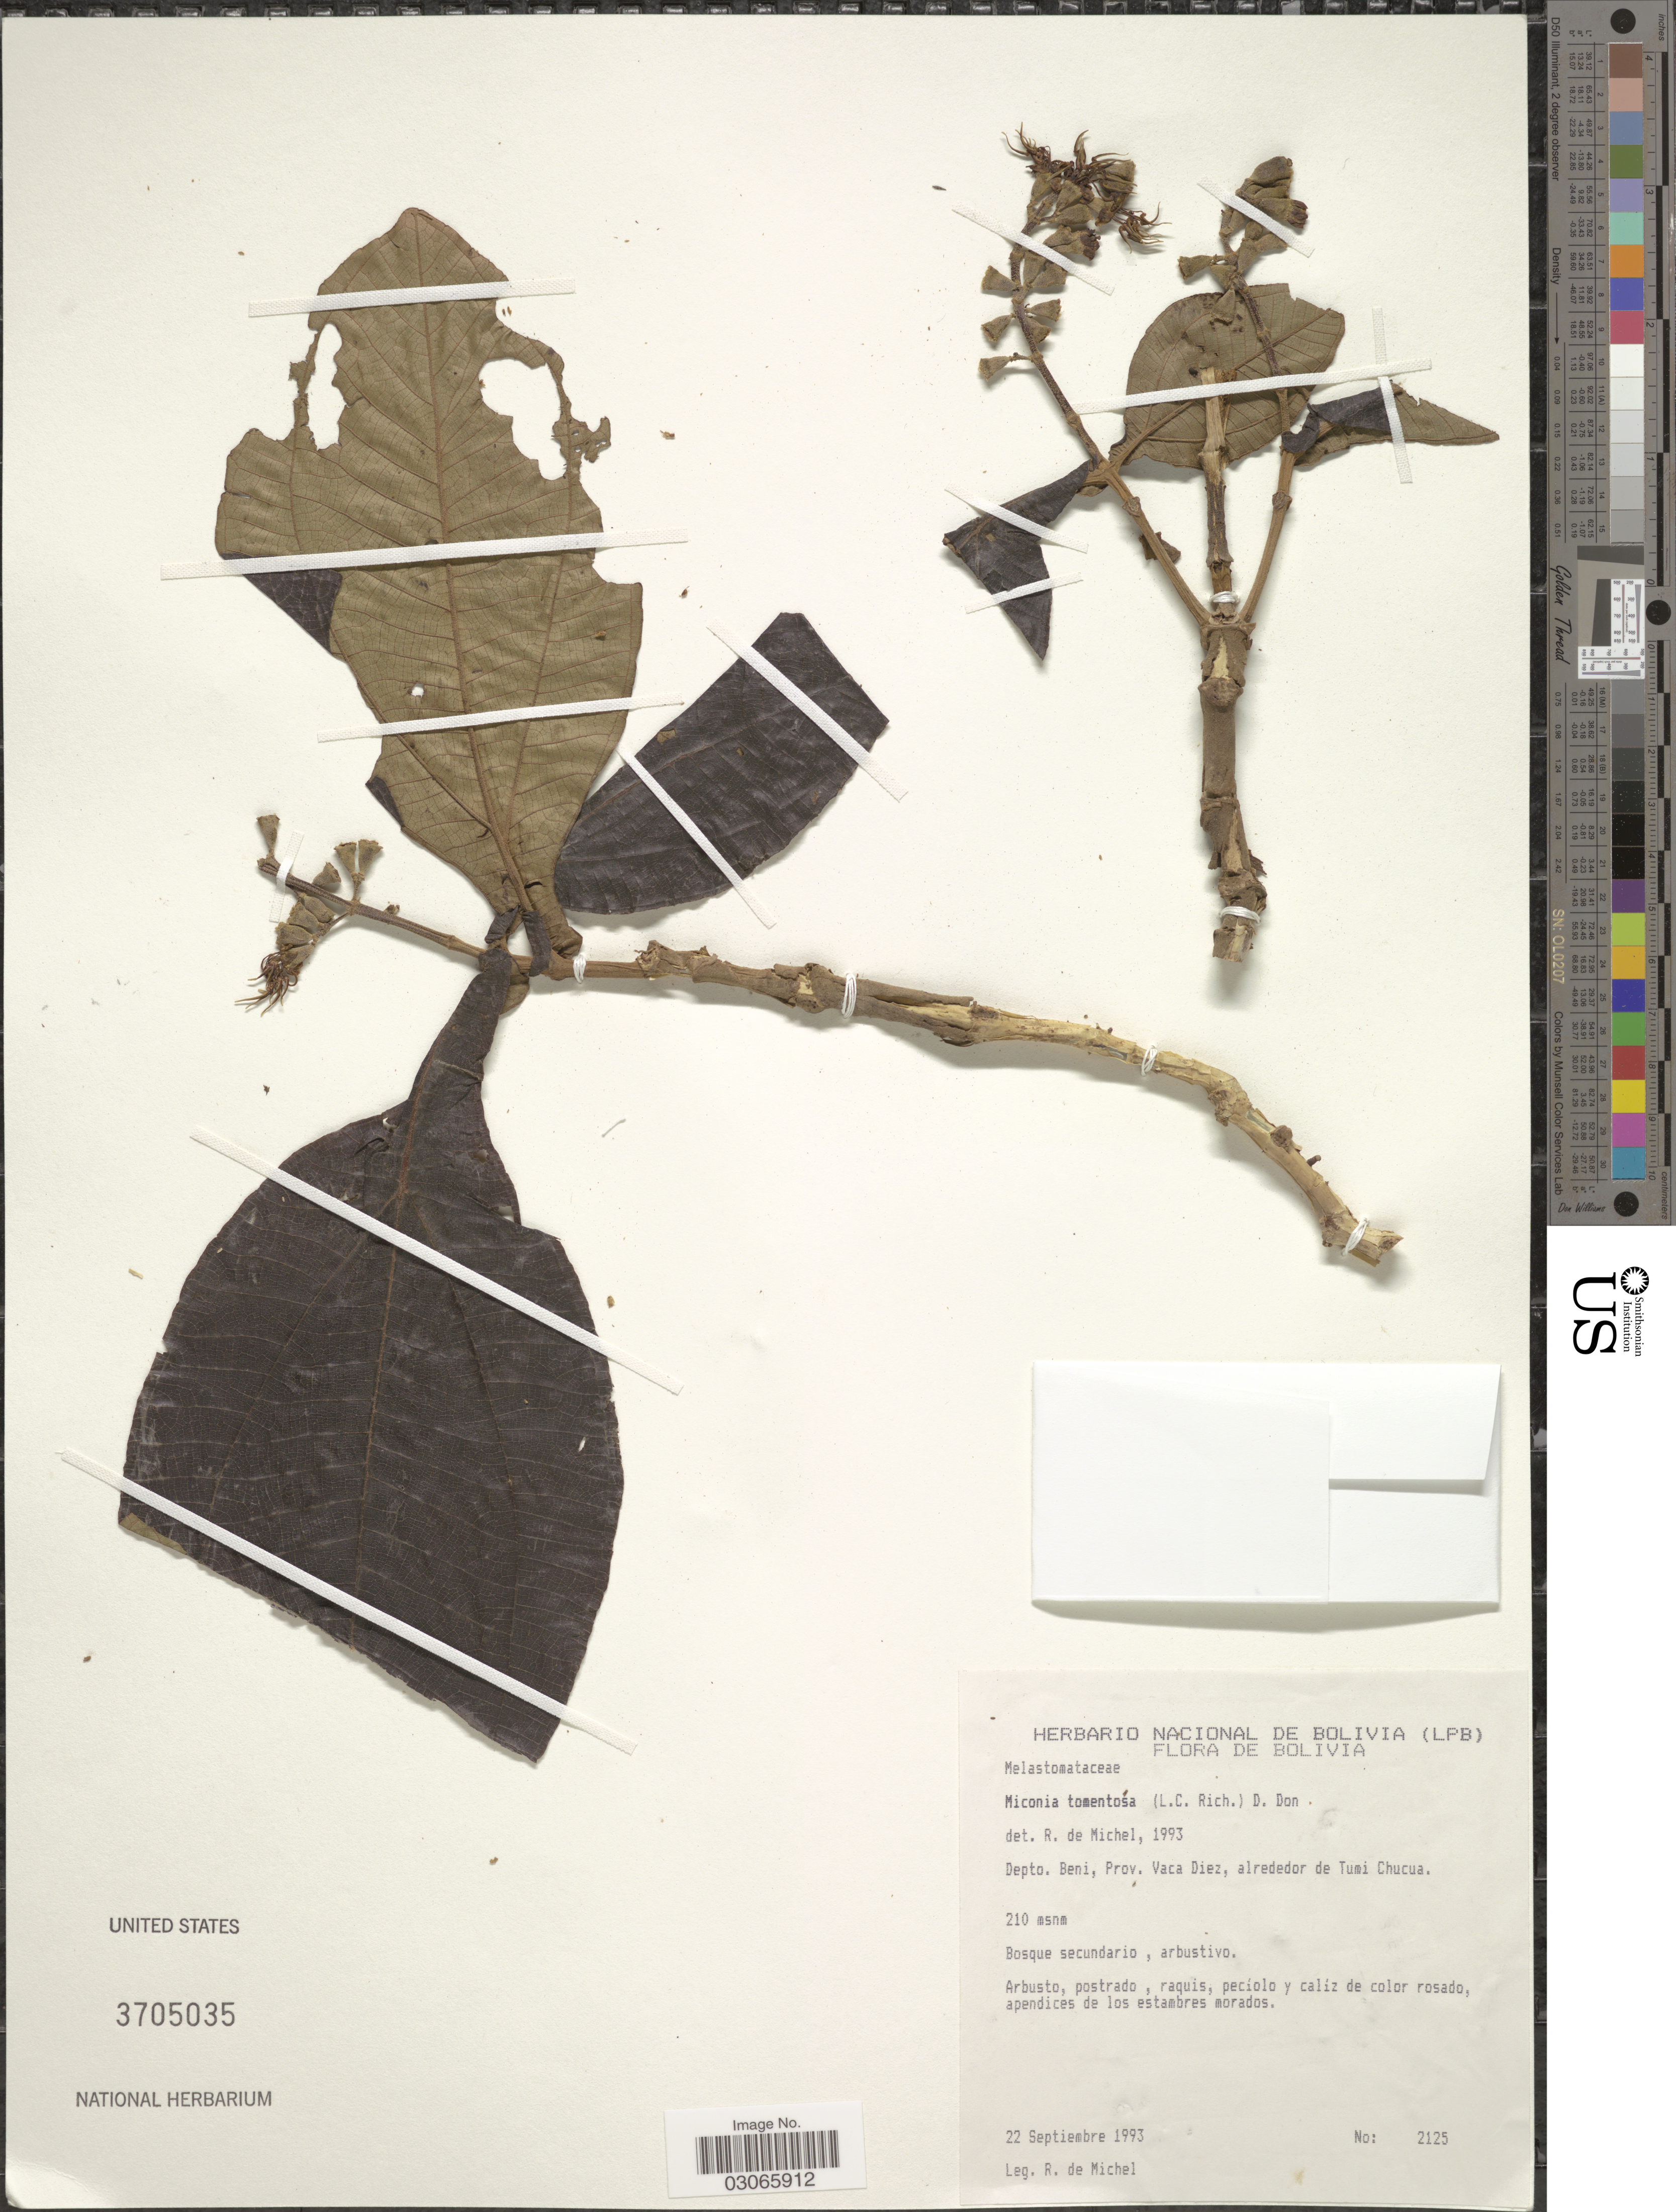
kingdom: Plantae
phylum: Tracheophyta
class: Magnoliopsida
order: Myrtales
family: Melastomataceae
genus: Miconia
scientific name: Miconia tomentosa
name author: (Rich.) D. Don ex DC.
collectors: R. d. Michel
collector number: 2125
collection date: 1993-09-22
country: Bolivia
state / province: Beni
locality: Depto. Beni, Prov. Vaca Diez, alrededor de Tumi Chucua.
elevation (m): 210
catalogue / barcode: US 3705035